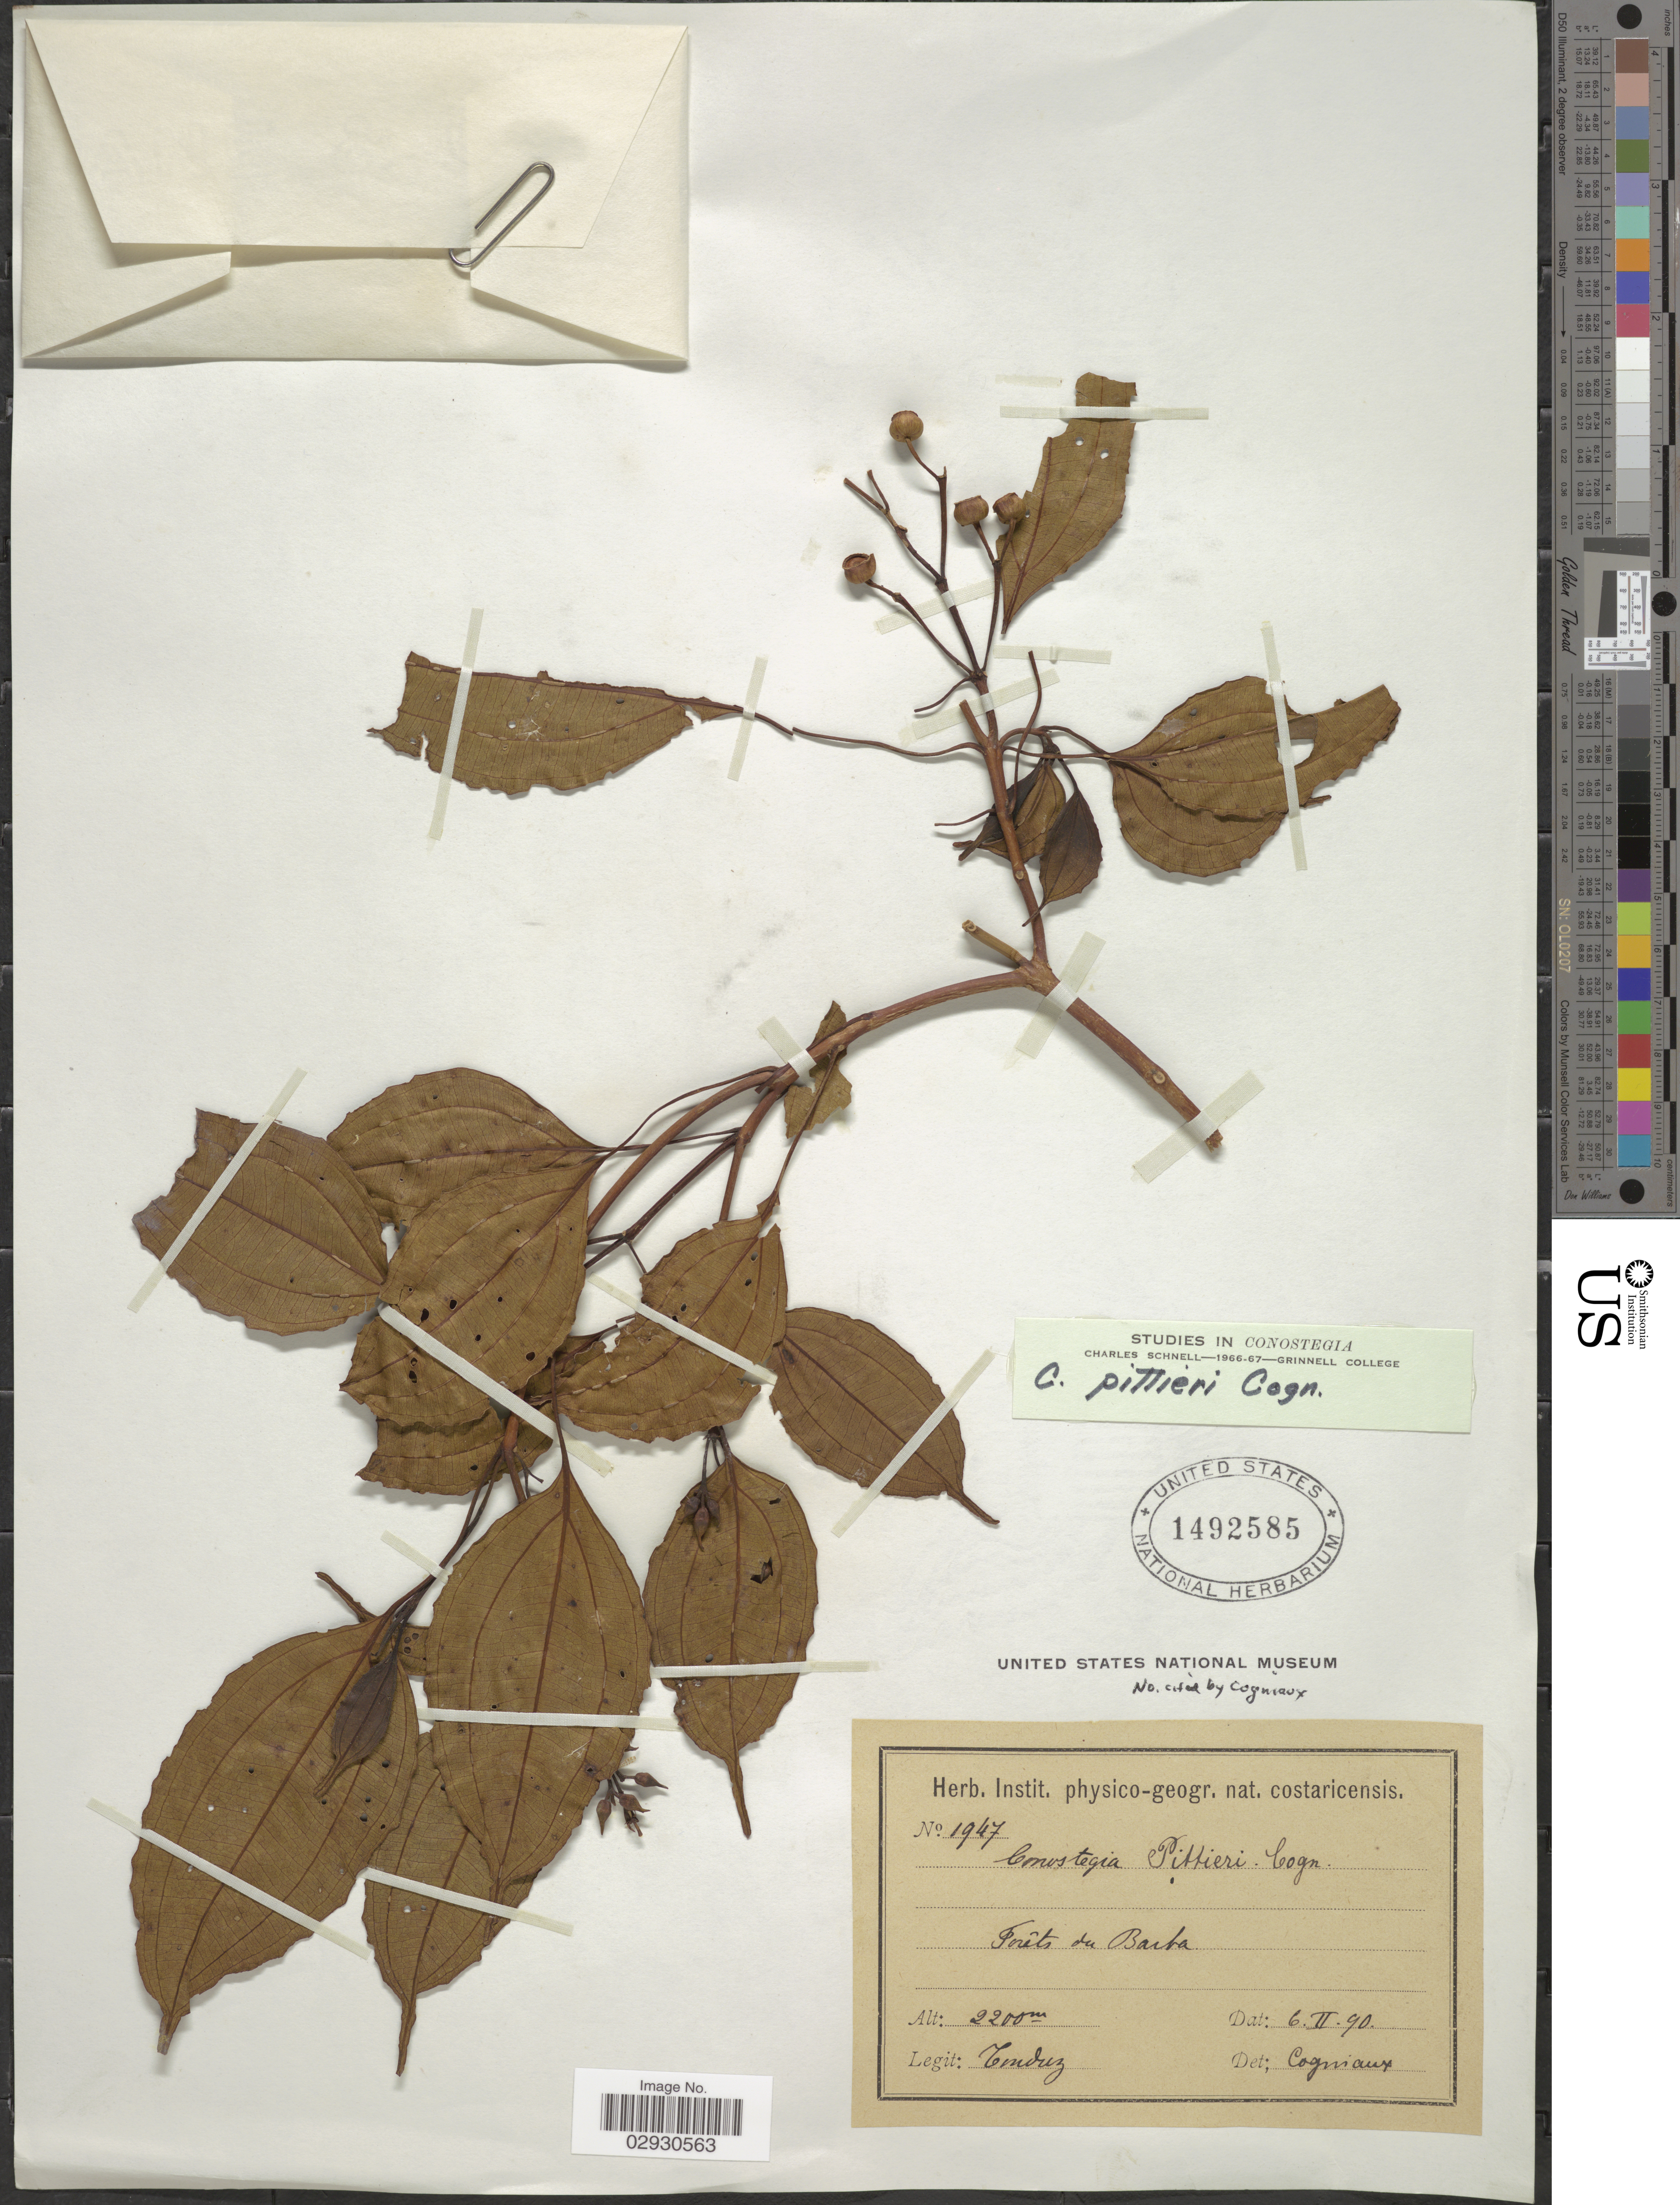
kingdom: Plantae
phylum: Tracheophyta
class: Magnoliopsida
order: Myrtales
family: Melastomataceae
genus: Conostegia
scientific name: Conostegia pittieri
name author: Cogn.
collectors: Tonduz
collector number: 1947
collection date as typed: Transcribed d/m/y: 6/2/90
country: Costa Rica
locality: Forêts du Barba.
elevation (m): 2200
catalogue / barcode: US 1492585